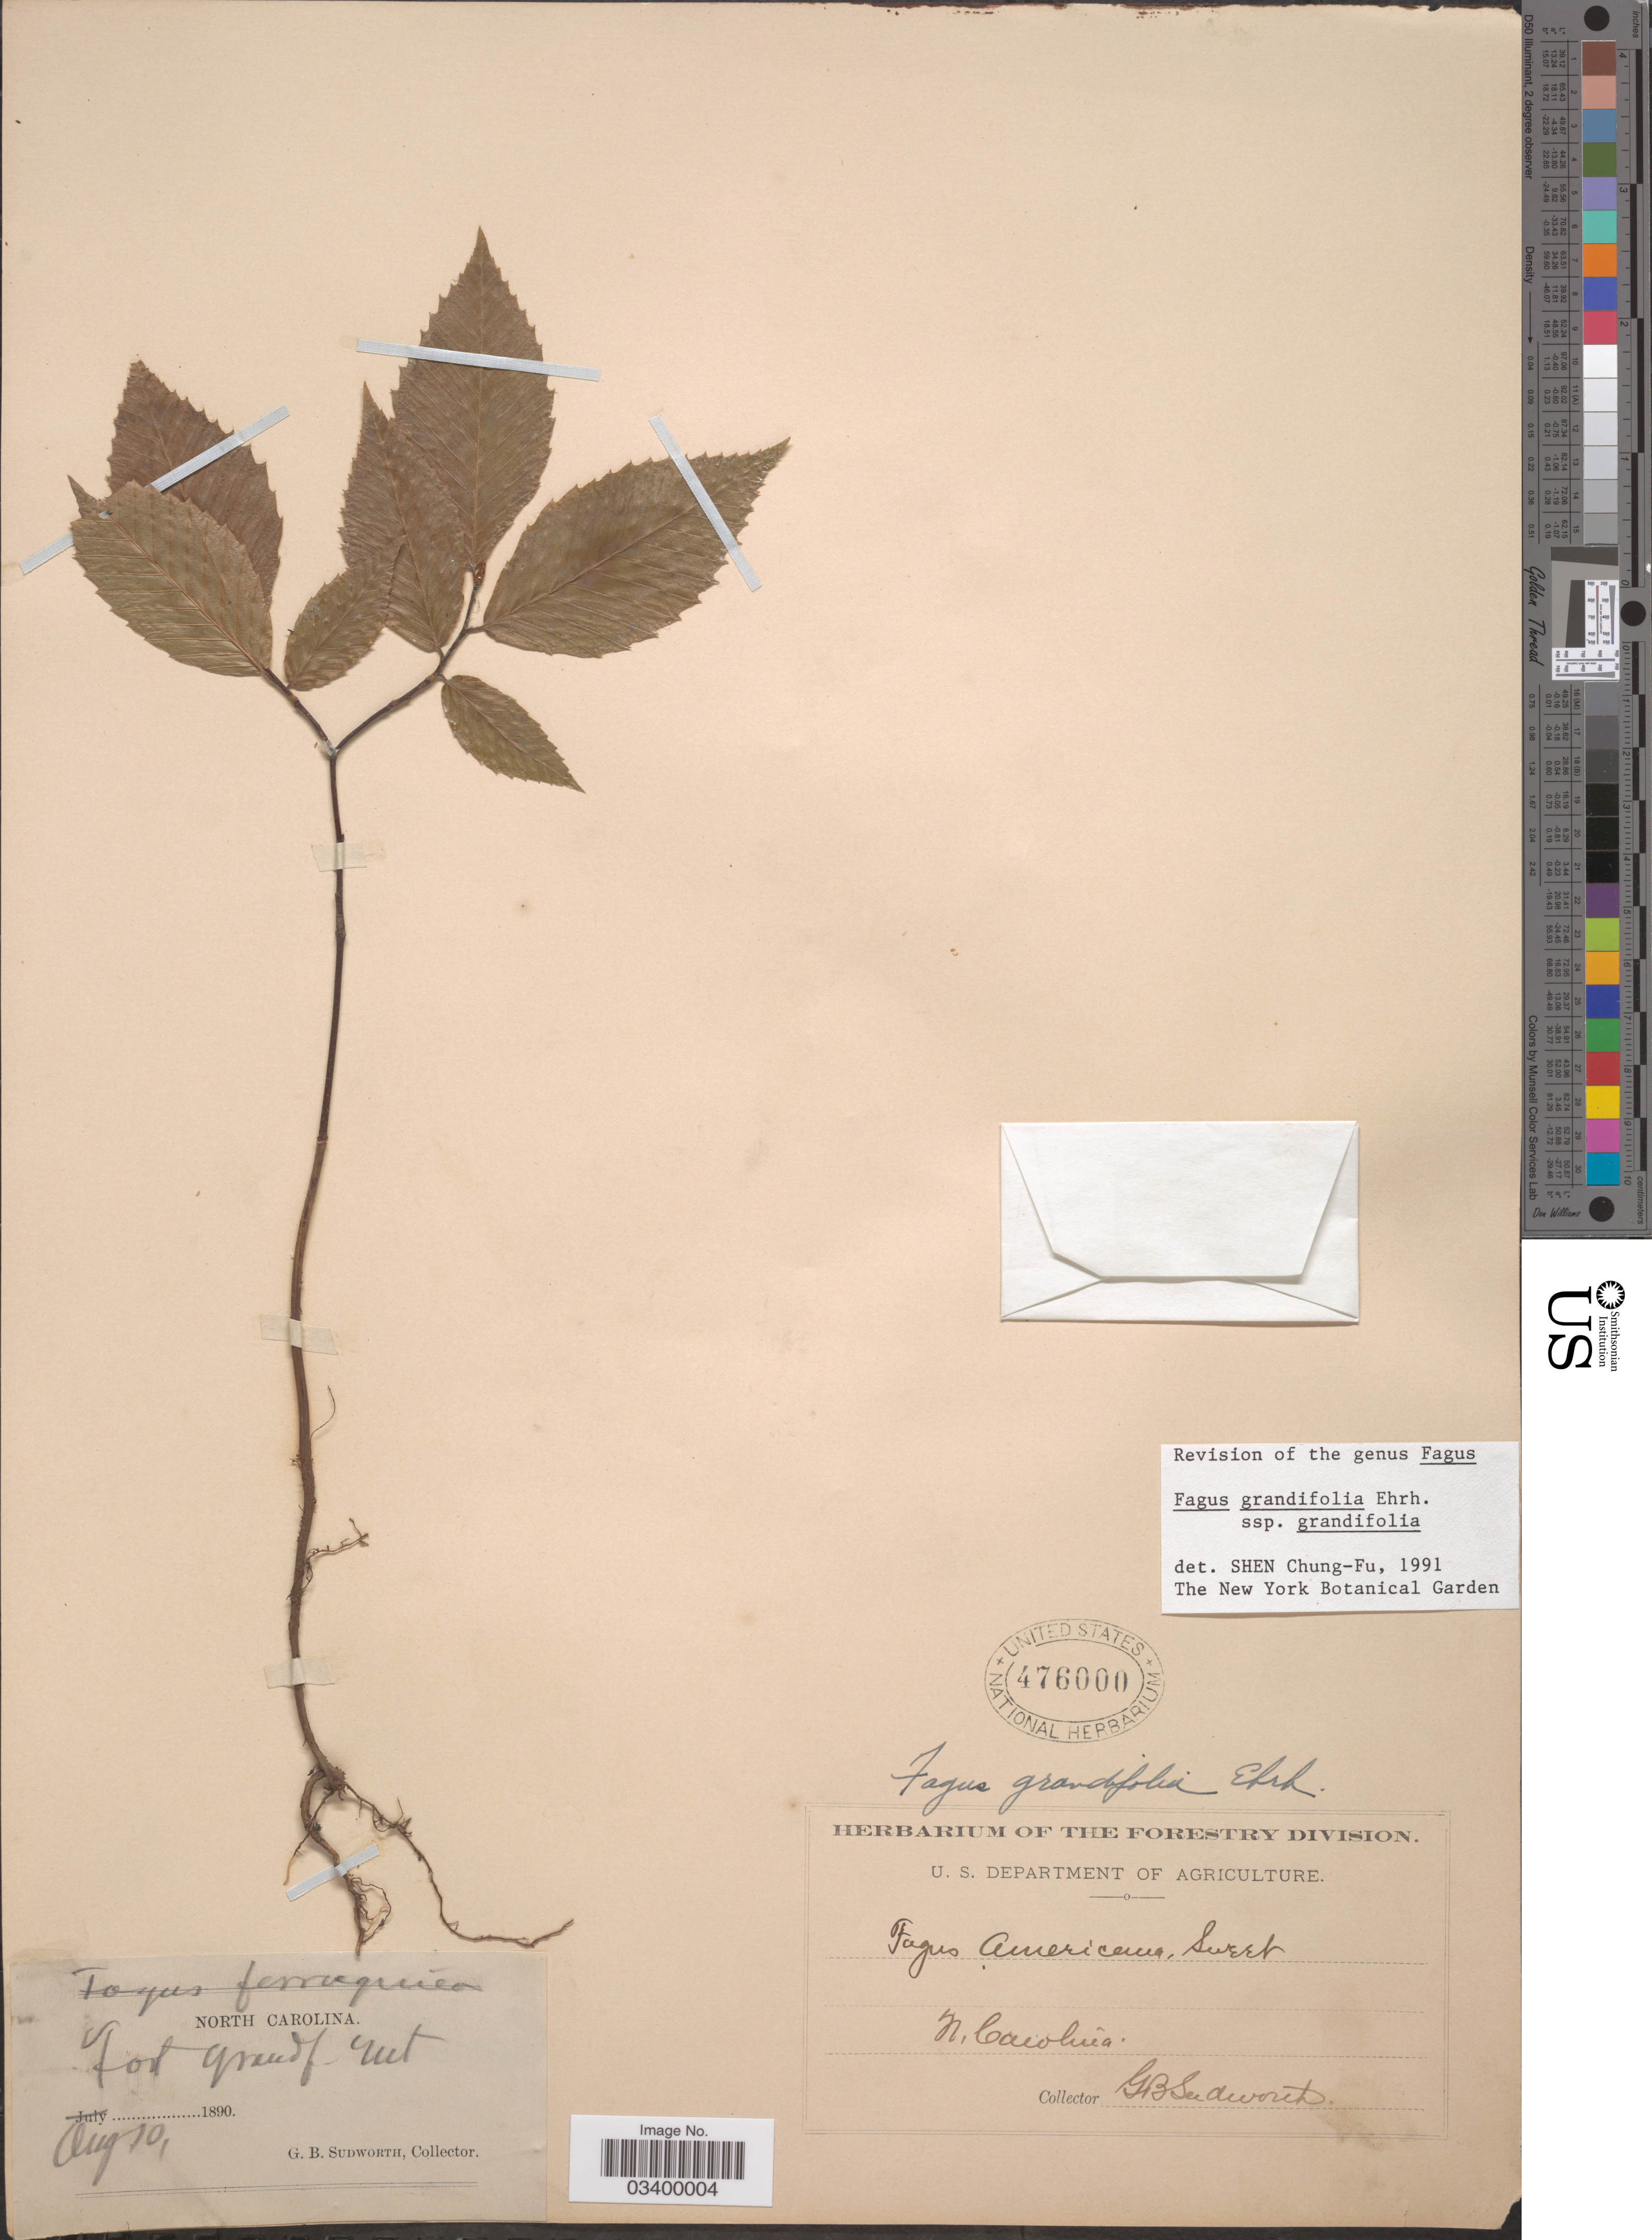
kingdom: Plantae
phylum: Tracheophyta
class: Magnoliopsida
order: Fagales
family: Fagaceae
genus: Fagus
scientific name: Fagus grandifolia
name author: Ehrh.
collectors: G. B. Sudworth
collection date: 1890-08-10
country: United States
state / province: North Carolina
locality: Foot Grandf Mt.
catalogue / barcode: US 476000